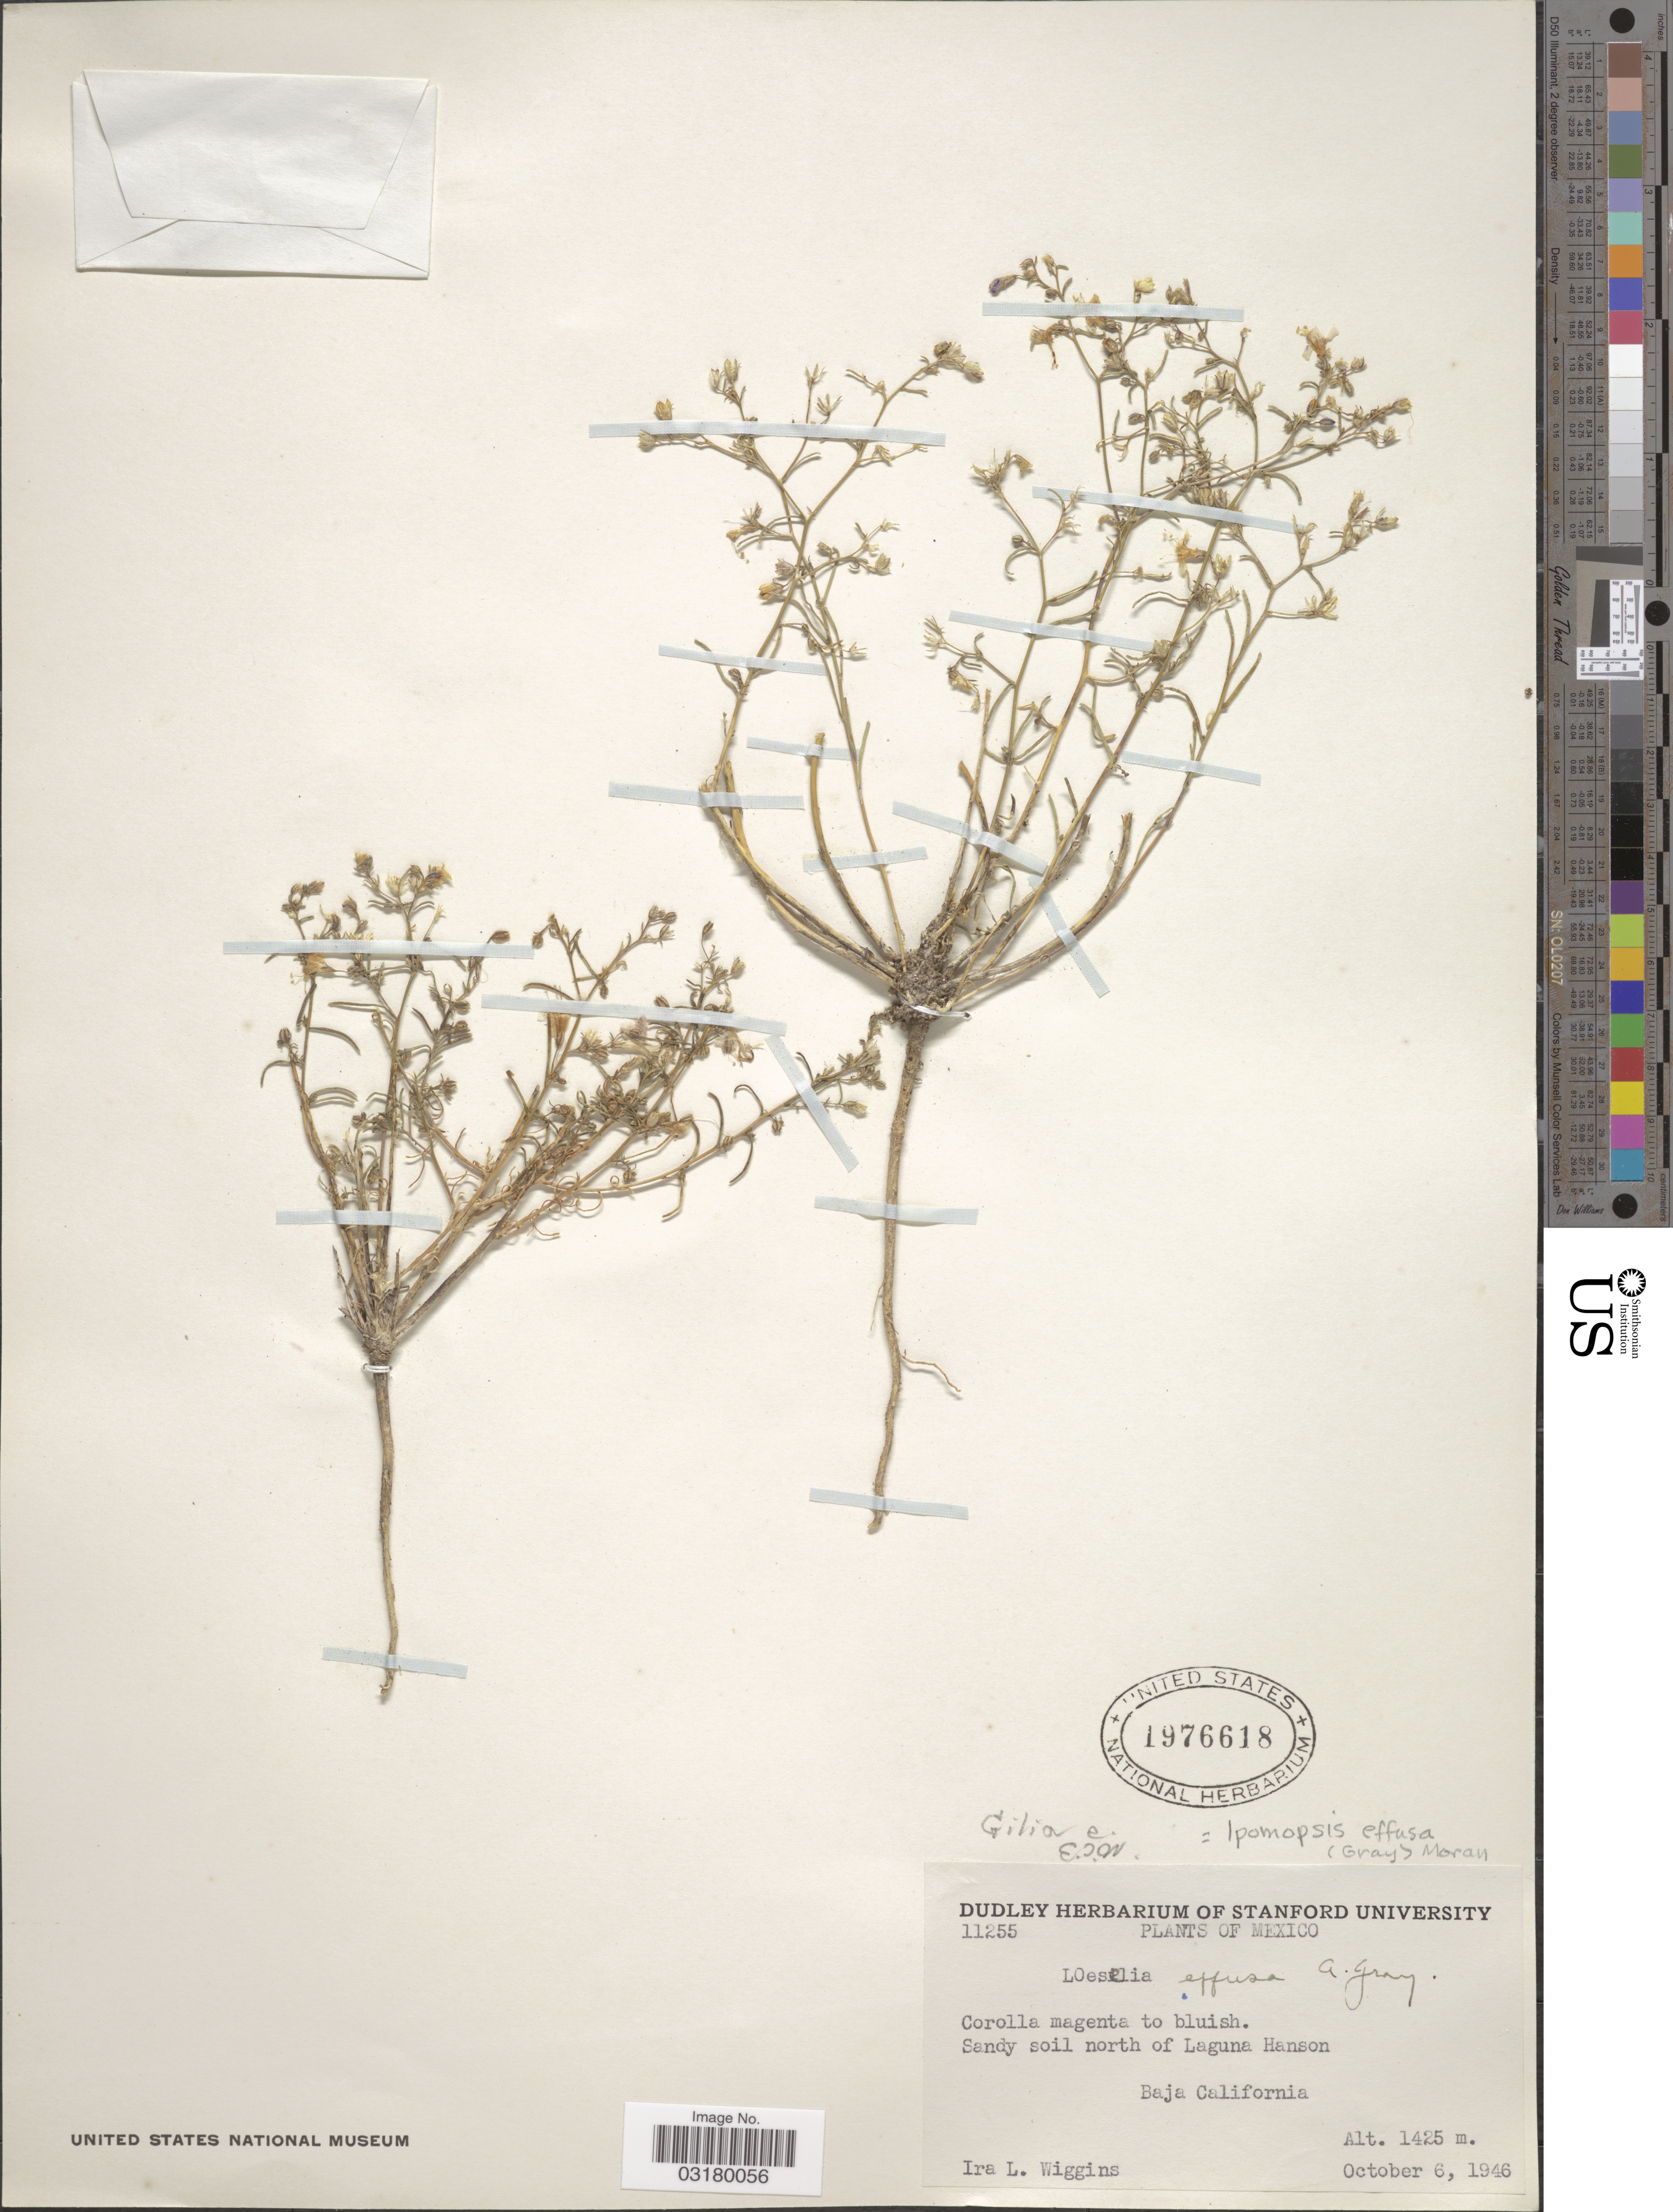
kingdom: Plantae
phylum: Tracheophyta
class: Magnoliopsida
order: Ericales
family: Polemoniaceae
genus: Ipomopsis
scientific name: Ipomopsis effusa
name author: (A. Gray) Moran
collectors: I. L. Wiggins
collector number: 11255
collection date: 1946-10-06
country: Mexico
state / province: Baja California Norte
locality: Sandy soil north of Laguna Hanson.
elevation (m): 1425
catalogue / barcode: US 1976618